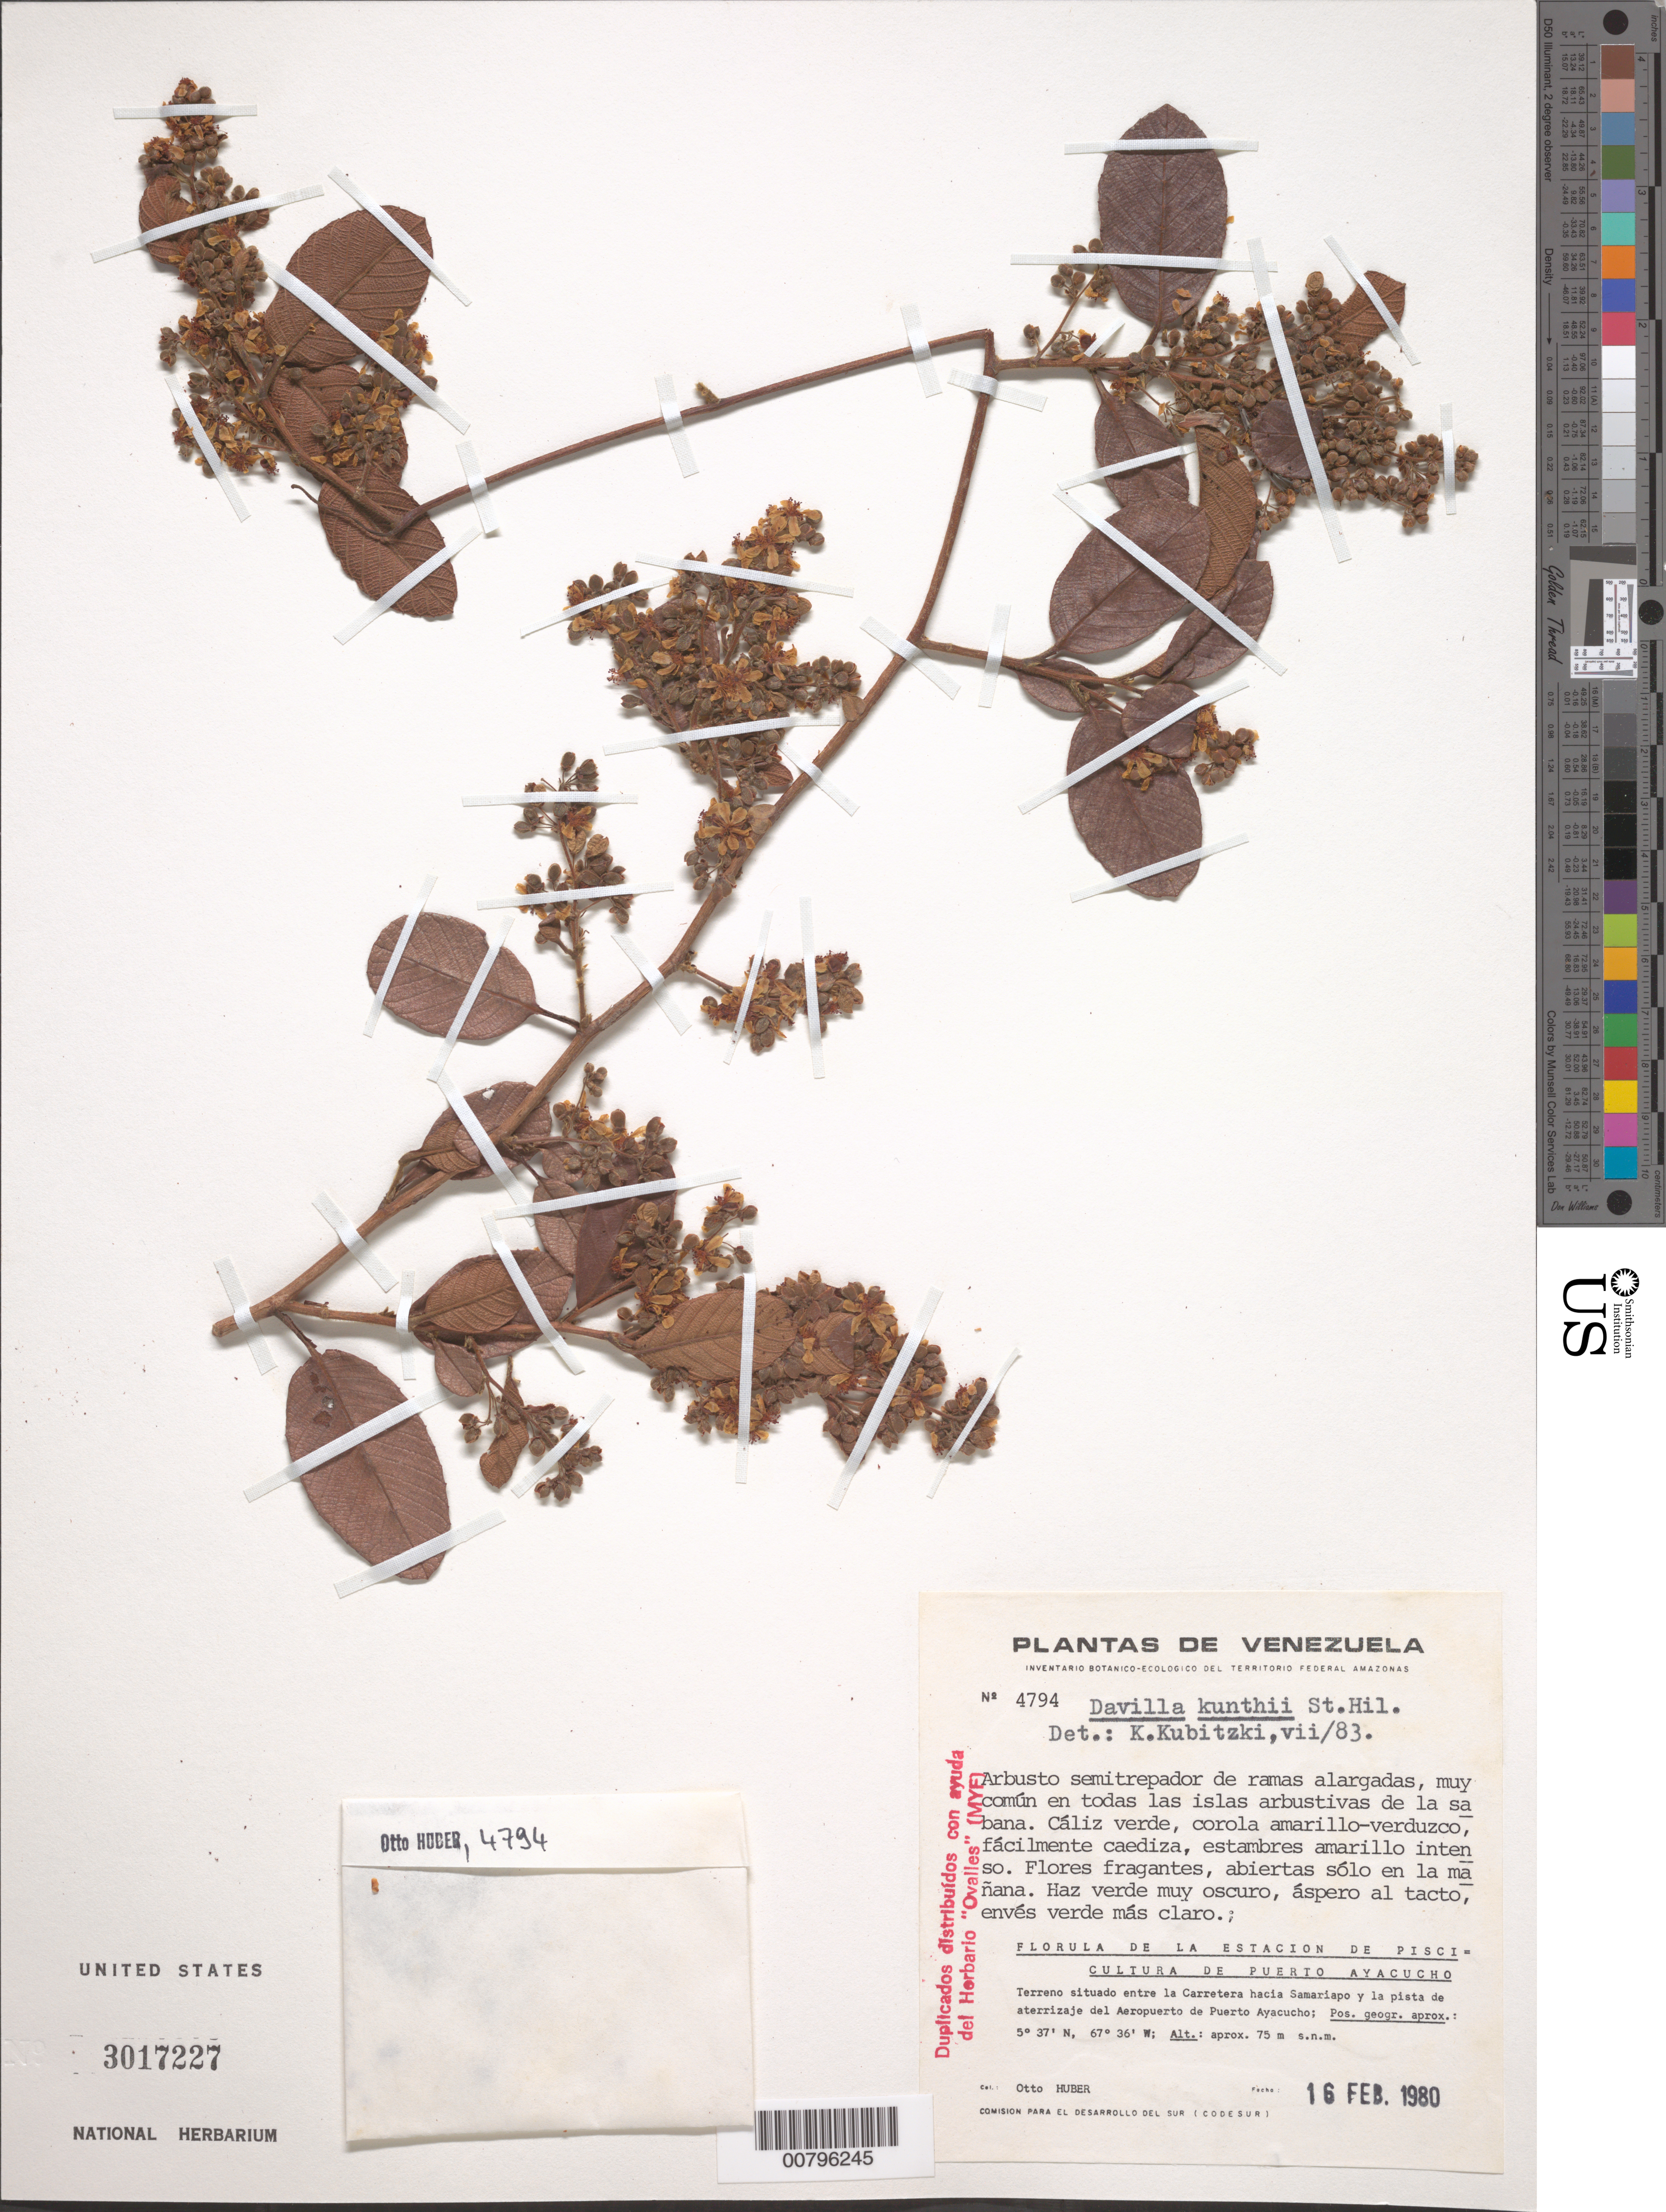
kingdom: Plantae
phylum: Tracheophyta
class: Magnoliopsida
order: Dilleniales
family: Dilleniaceae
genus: Davilla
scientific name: Davilla kunthii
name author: A. St.-Hil.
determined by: Kubitzki, Klaus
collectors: O. Huber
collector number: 4794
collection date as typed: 16-Feb-80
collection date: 1980-02-16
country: Venezuela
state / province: Amazonas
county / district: Atures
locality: Puerto Ayacucho, carretera hacia Samariapo y la pista de aterrizaje del Aeropuerto de Puerto Ayacucho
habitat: En todad las islas arbustivas de la sabana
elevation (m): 75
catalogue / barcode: US 3017227